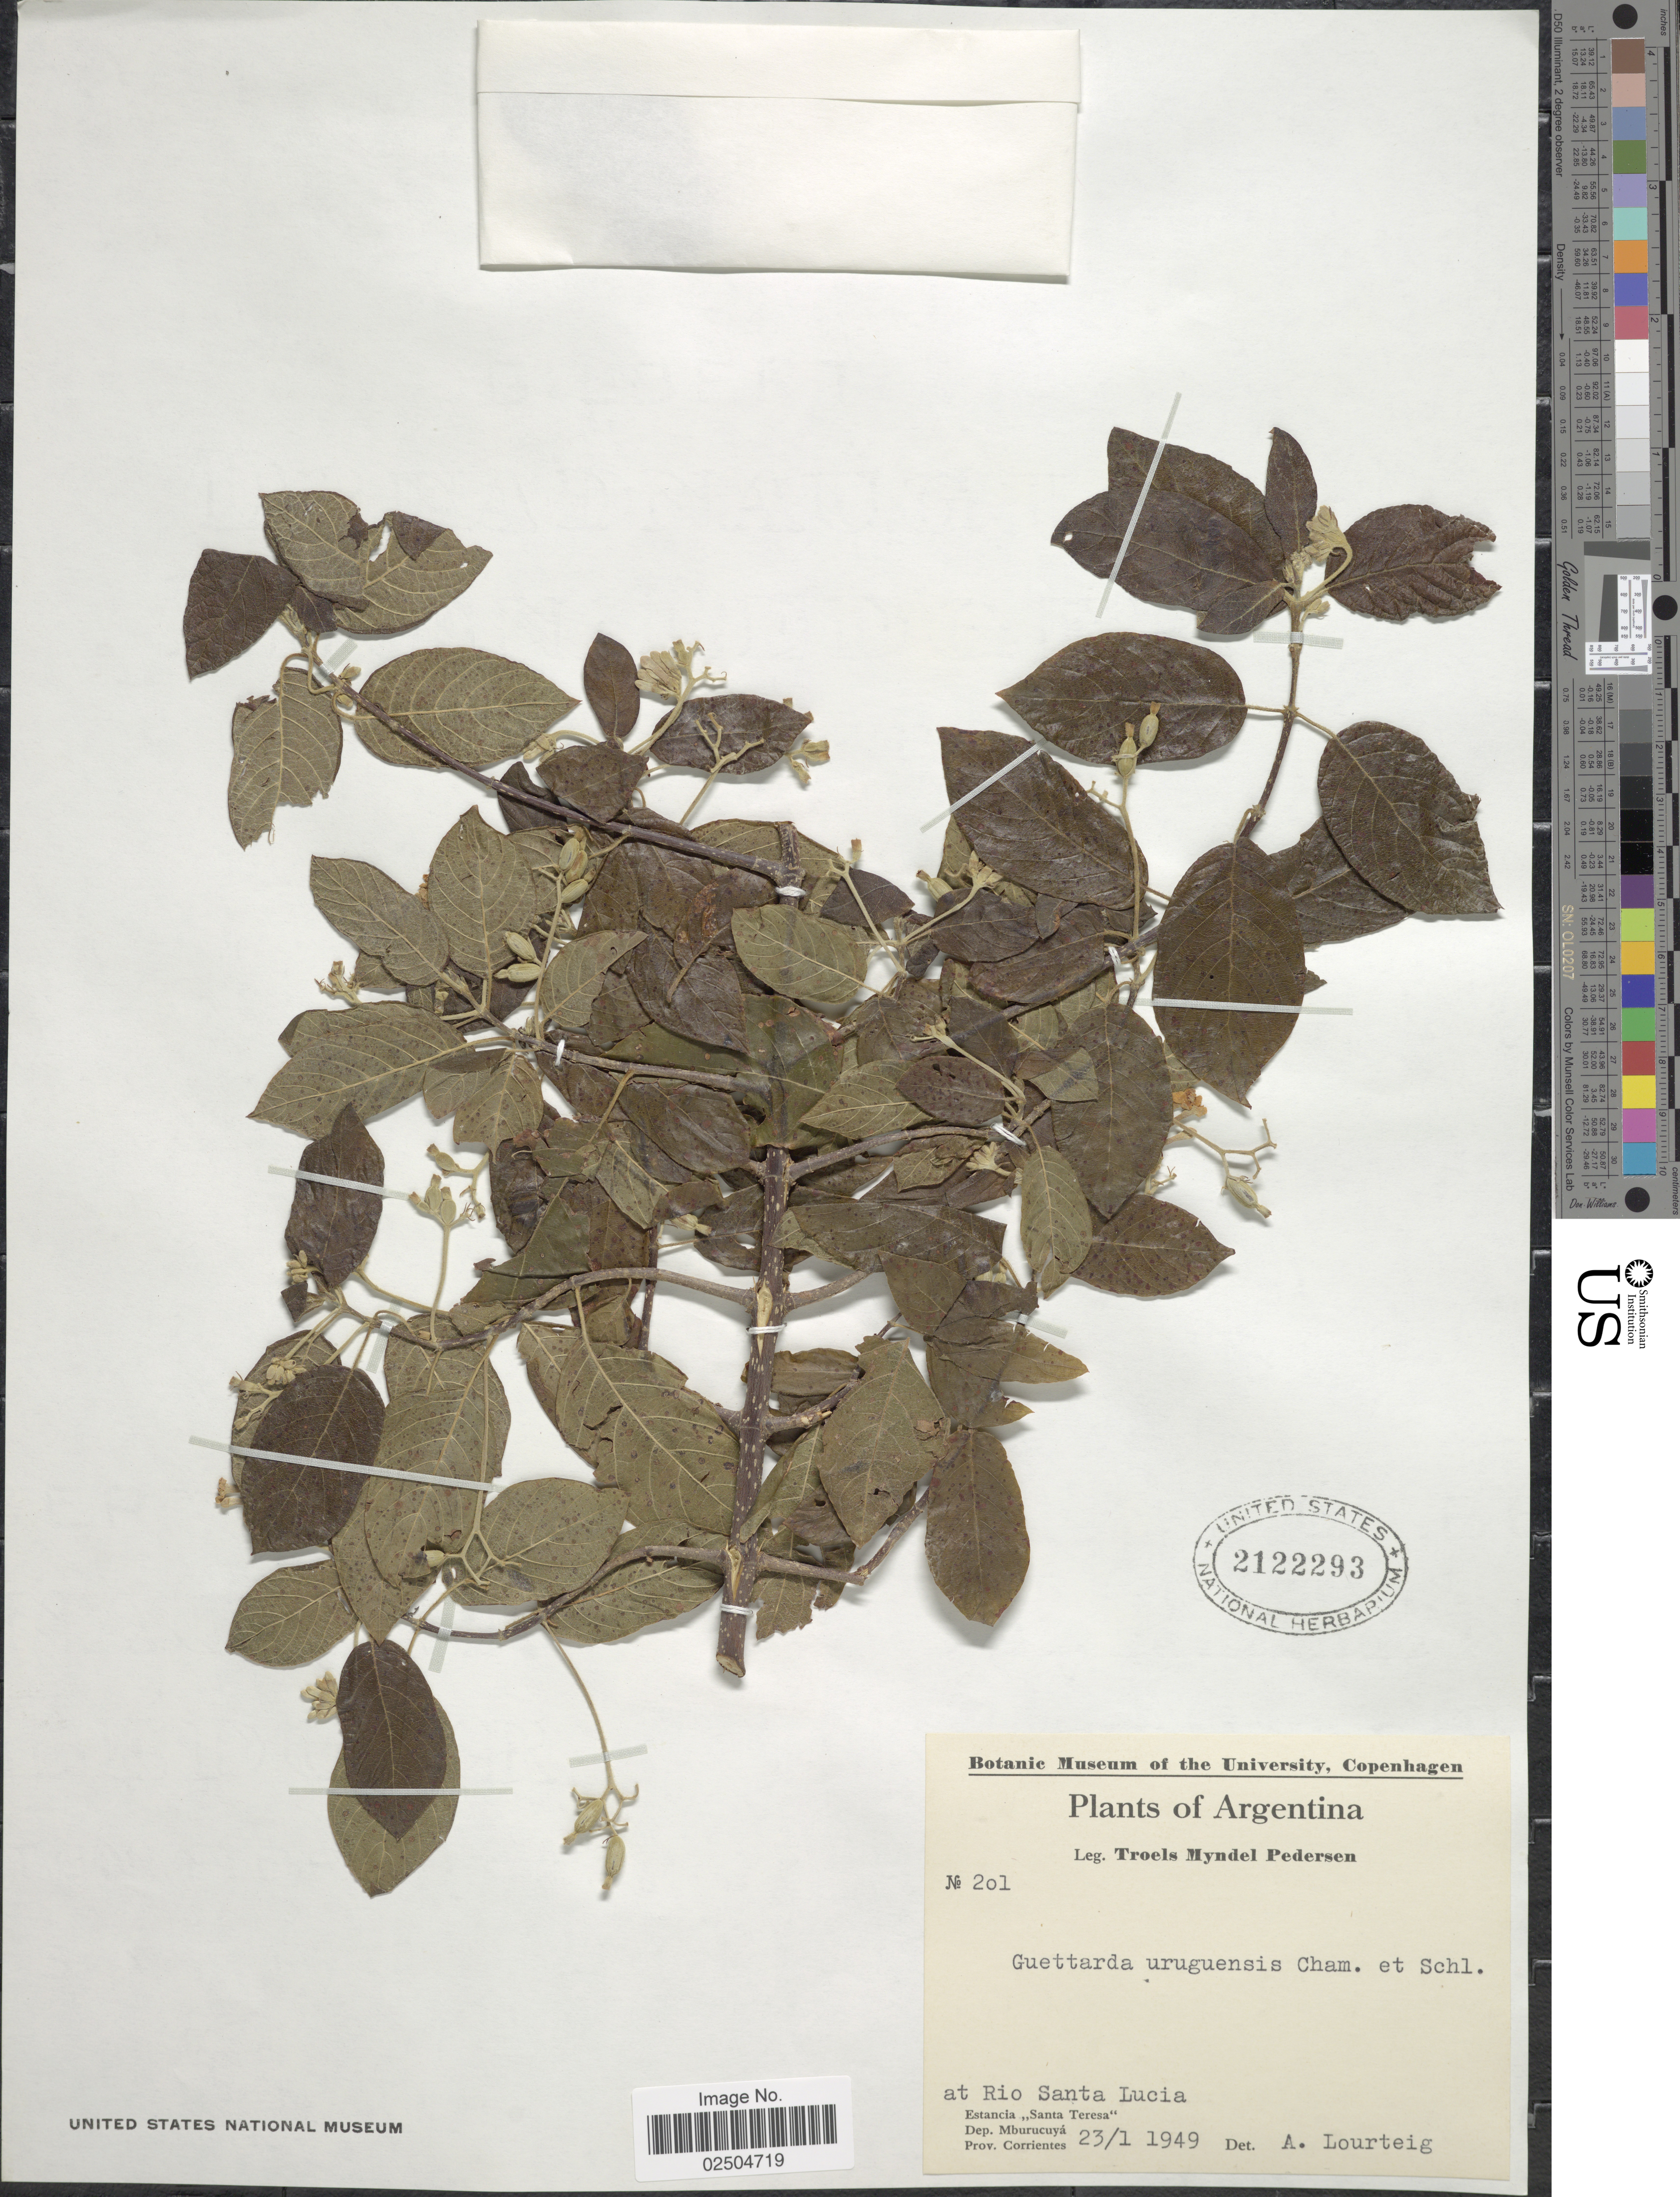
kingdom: Plantae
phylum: Tracheophyta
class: Magnoliopsida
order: Gentianales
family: Rubiaceae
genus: Guettarda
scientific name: Guettarda uruguensis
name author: Cham. & Schltdl.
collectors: T. Pederson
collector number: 201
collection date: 1949-01-23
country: Argentina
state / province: Corrientes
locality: At Rio Santa Lucia, Estancia Santa Teresa, Dep. Mburucuya, Prov. Corrientes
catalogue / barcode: US 2122293